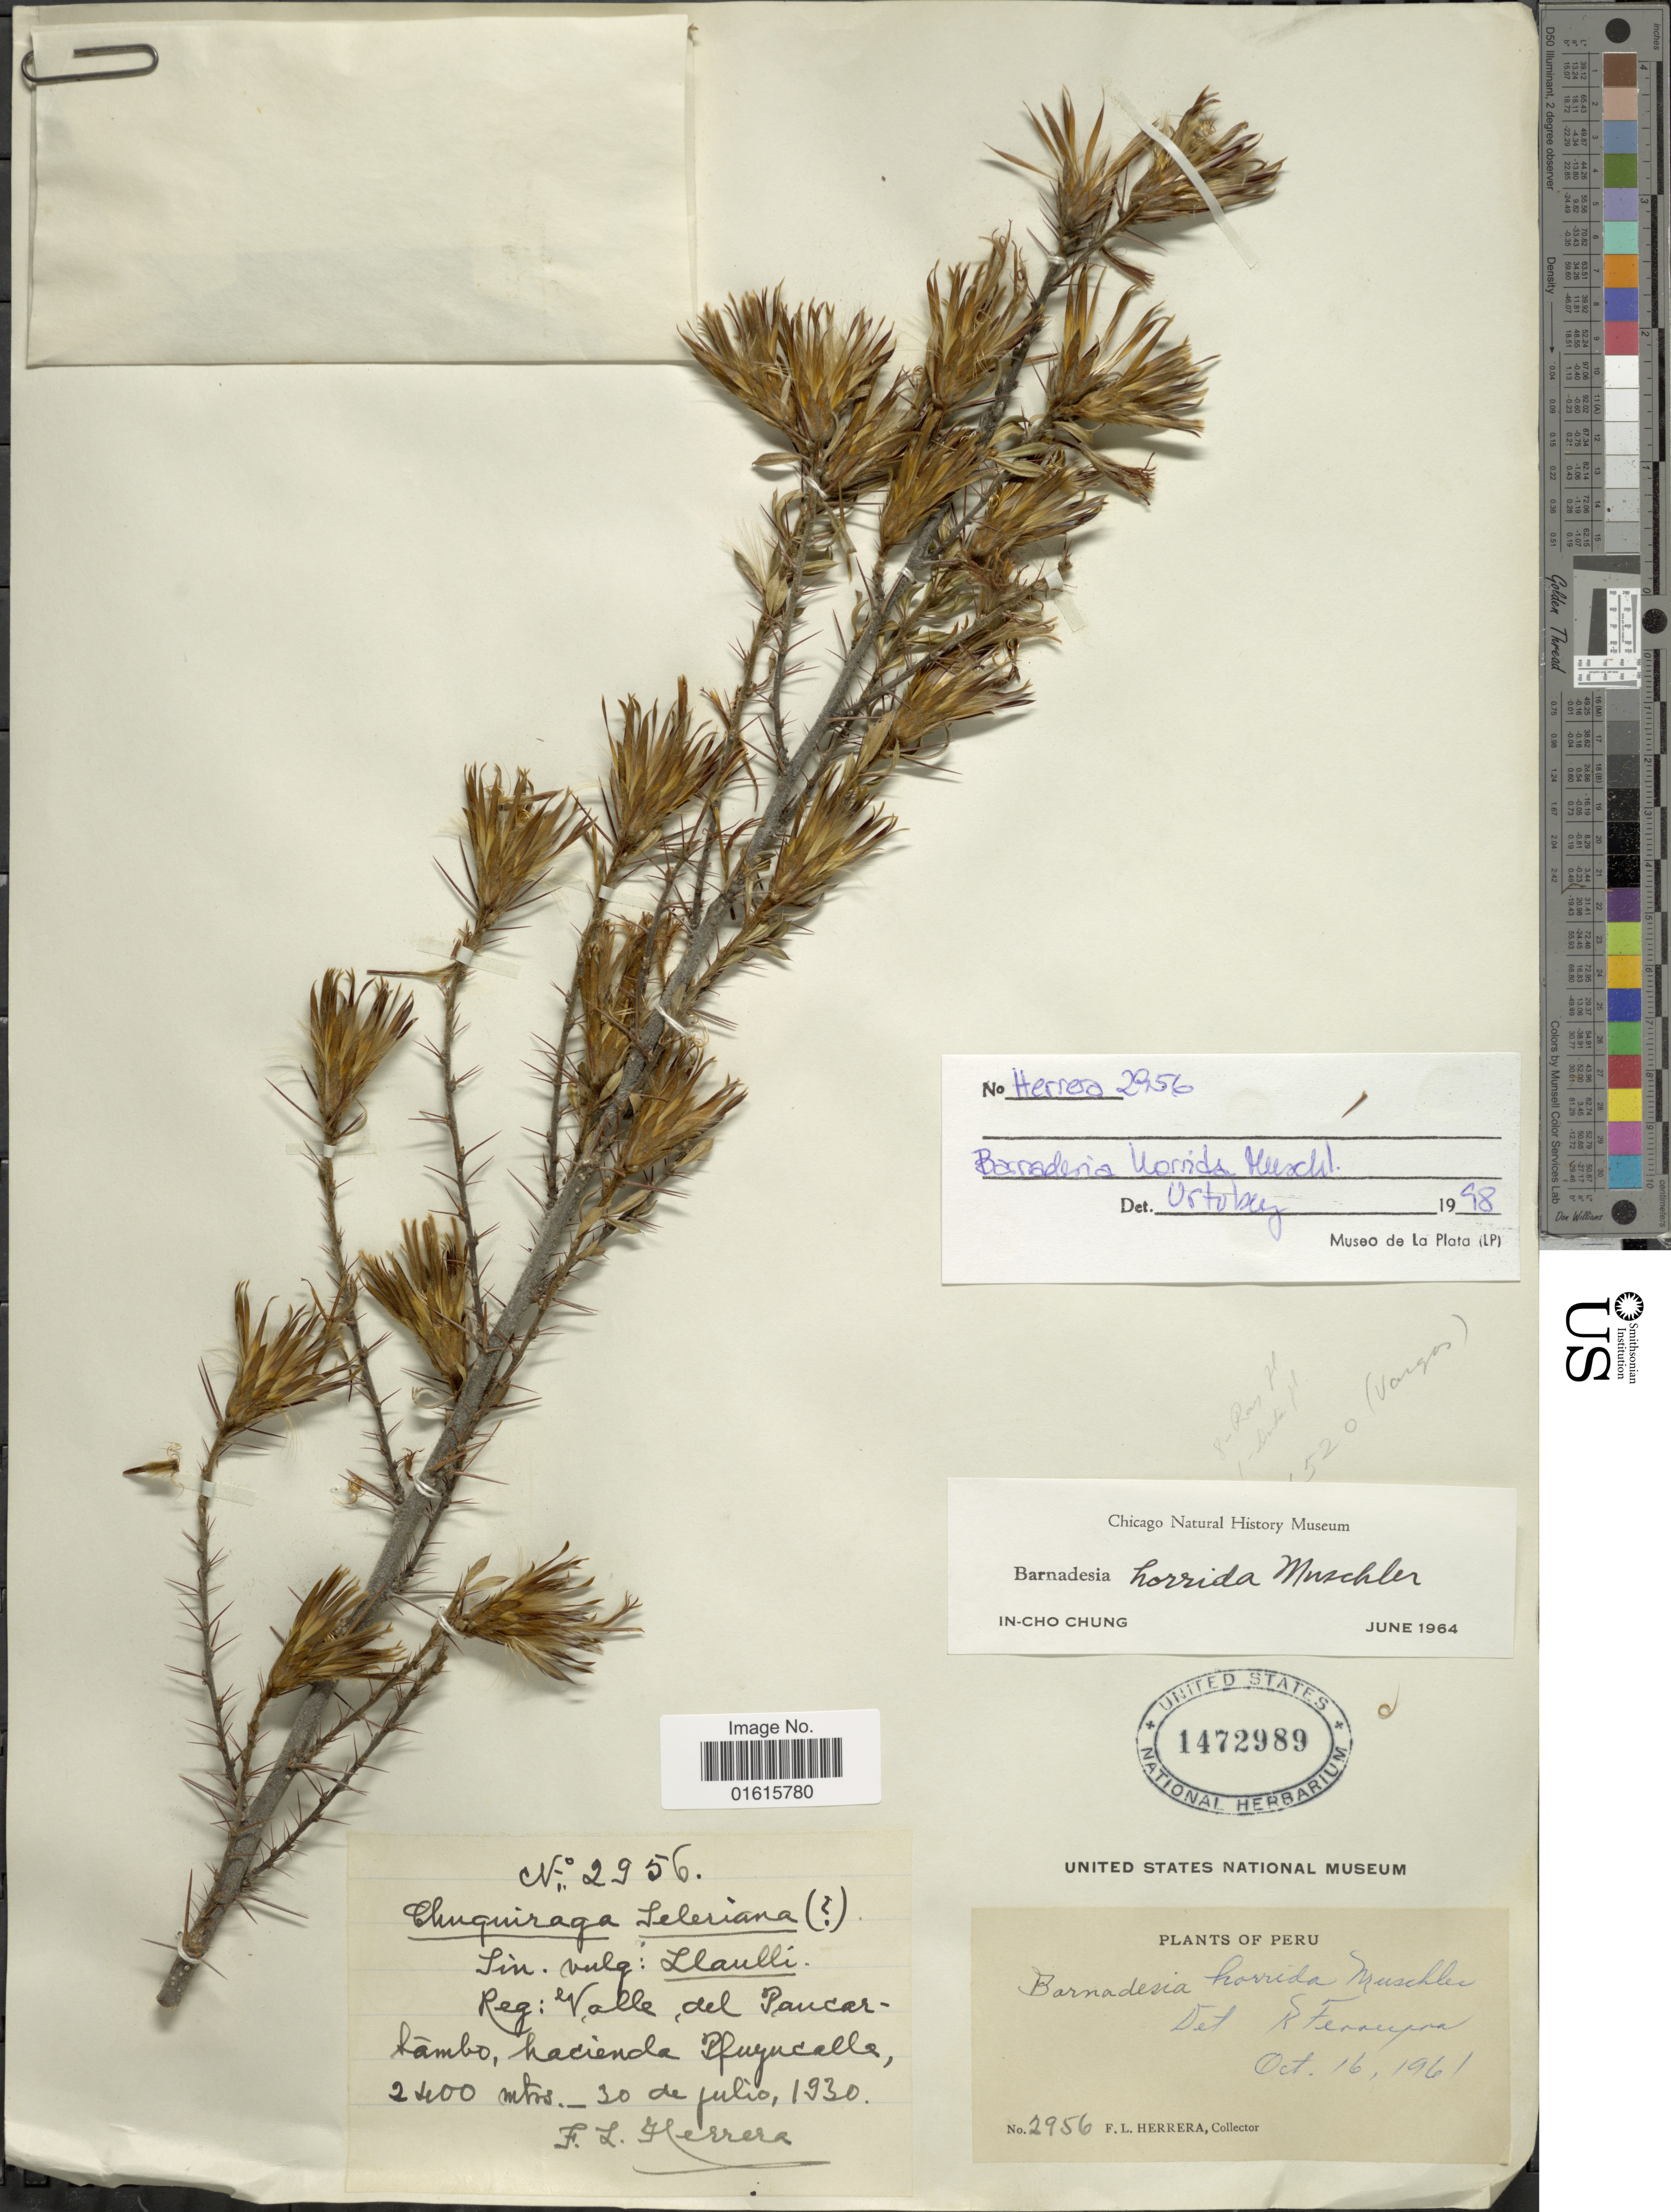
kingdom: Plantae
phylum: Tracheophyta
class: Magnoliopsida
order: Asterales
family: Asteraceae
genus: Barnadesia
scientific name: Barnadesia horrida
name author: Muschl.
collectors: F. L. Herrera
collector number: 2956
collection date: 1930-07-30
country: Peru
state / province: Cusco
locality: Valle del Paucartambo, hacienda Pfuyucalla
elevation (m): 2400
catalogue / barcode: US 1472989